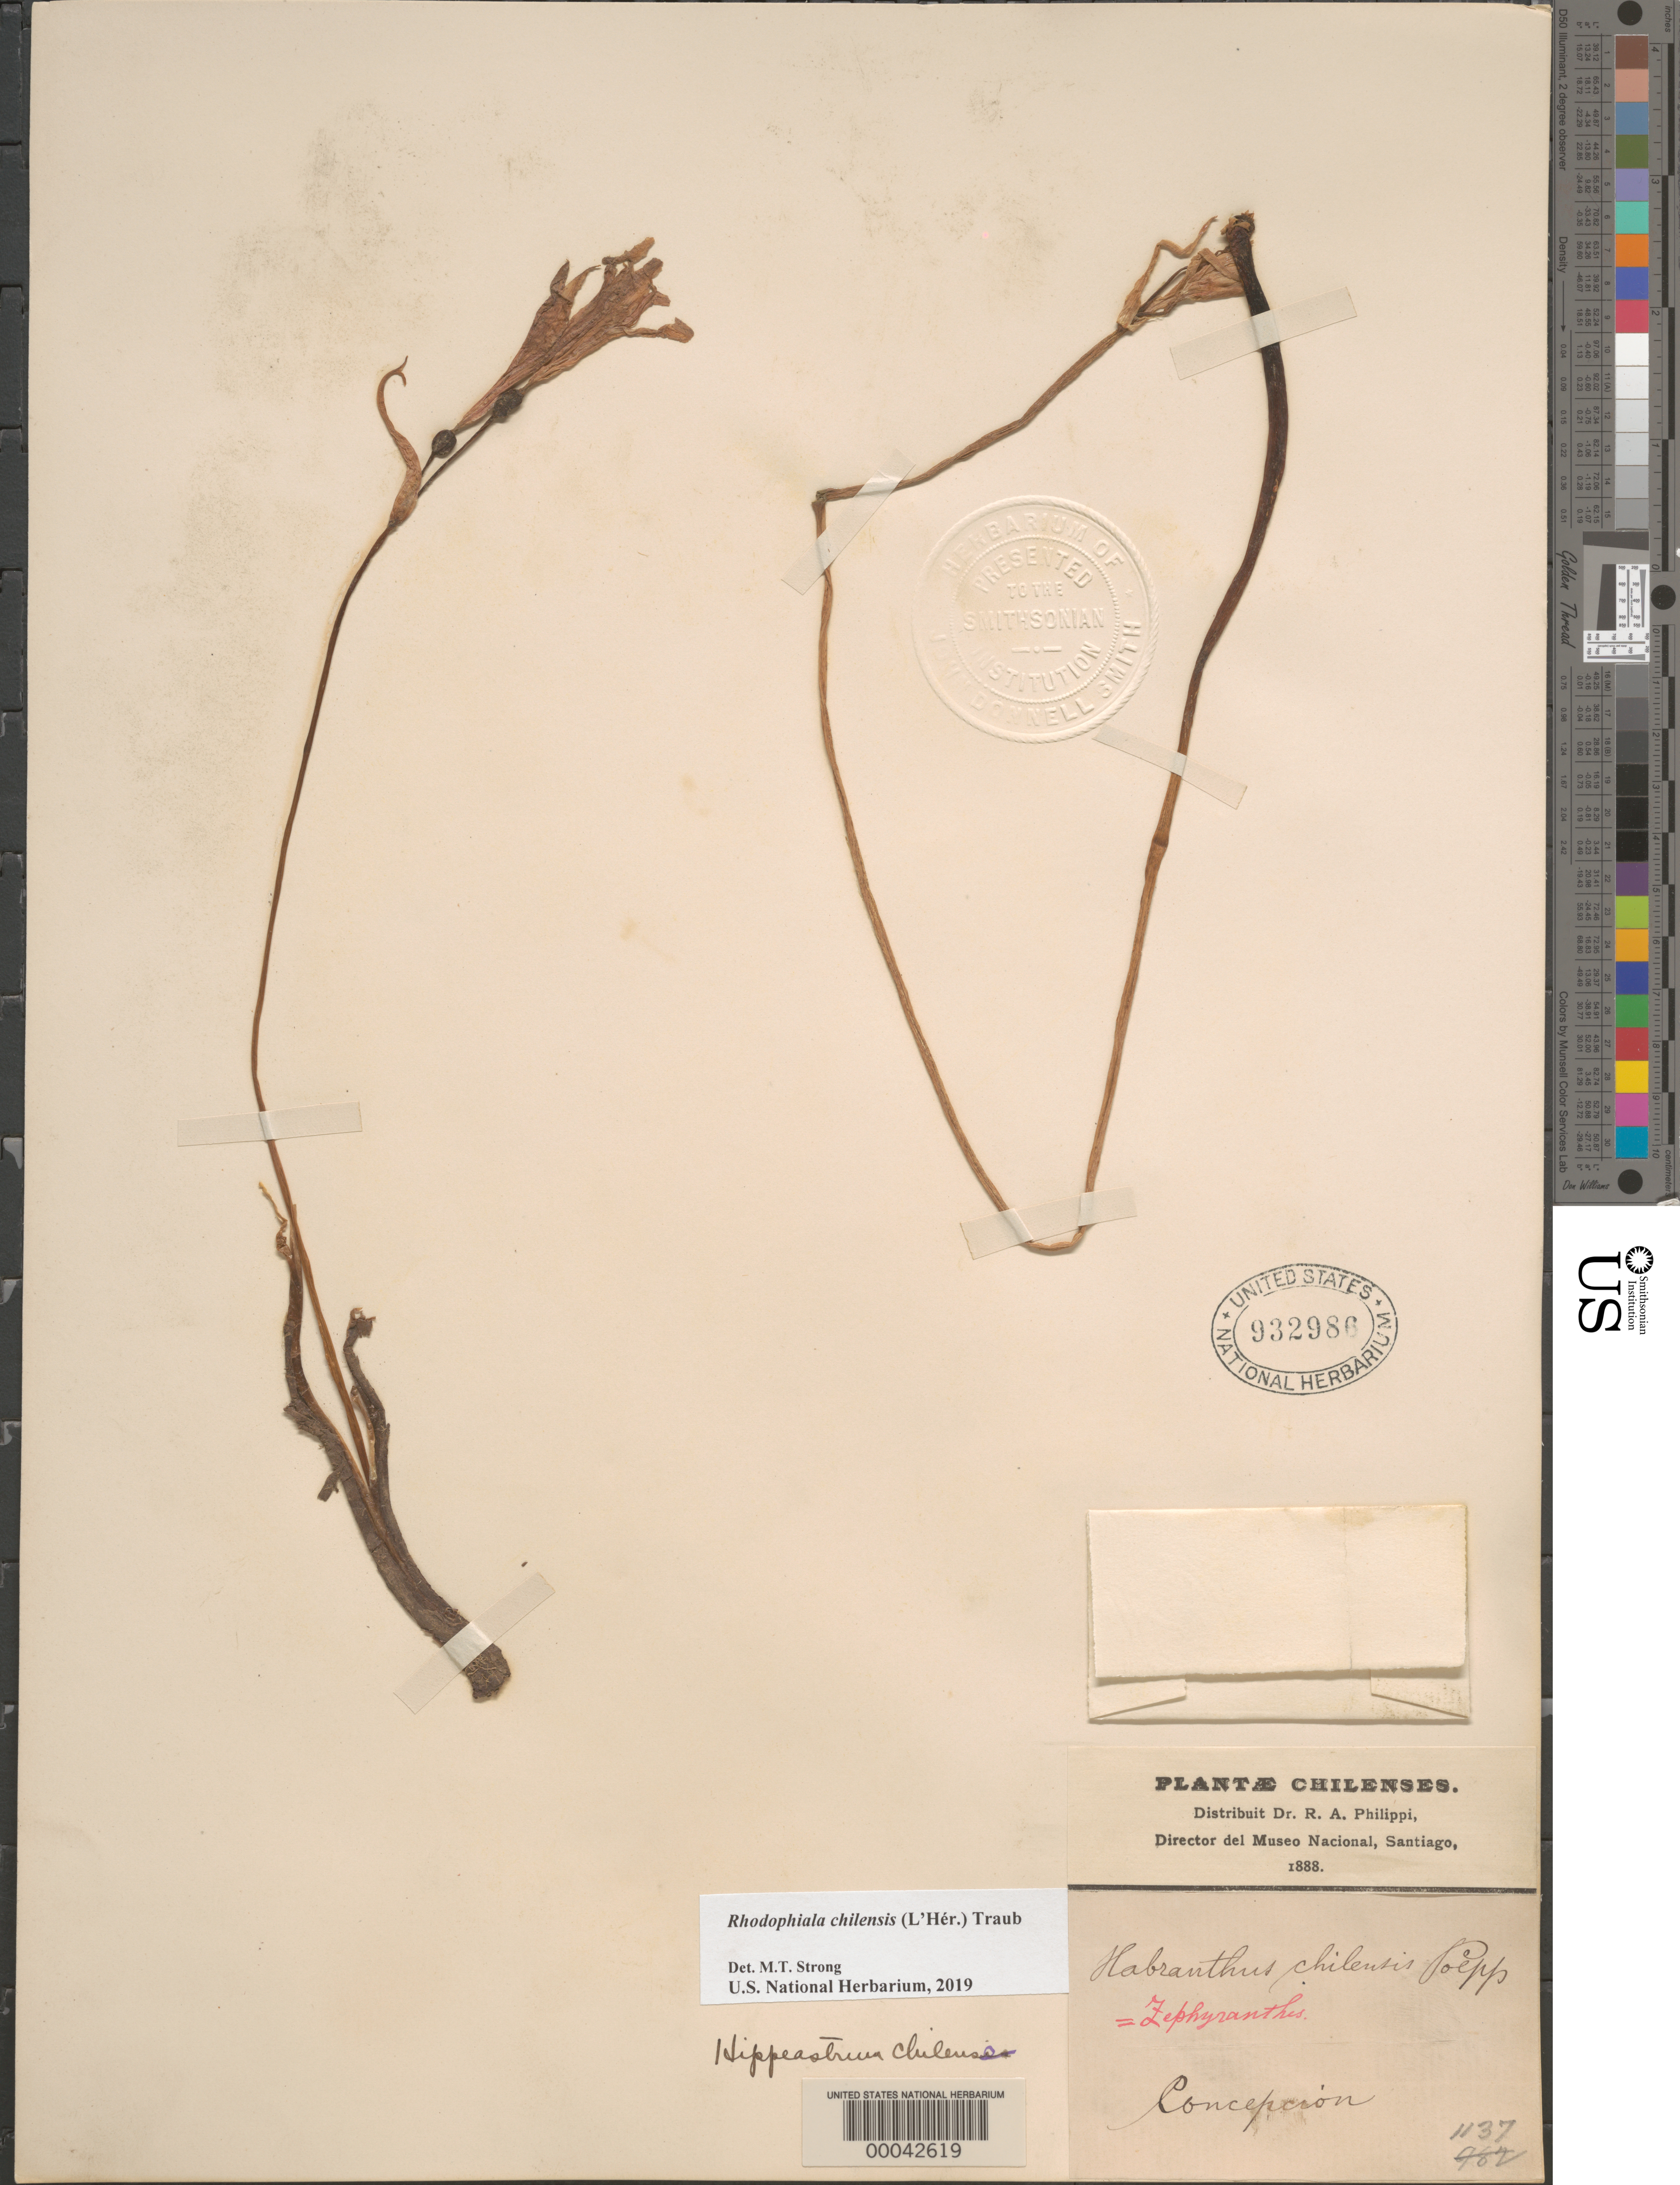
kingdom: Plantae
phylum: Tracheophyta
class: Liliopsida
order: Asparagales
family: Amaryllidaceae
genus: Rhodophiala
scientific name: Rhodophiala chilensis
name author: (L'Hér.) Traub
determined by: Strong, Mark T., (BOT), Smithsonian Institution - National Museum of Natural History (UNITED STATES)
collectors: R. A. Philippi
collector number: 1137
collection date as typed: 1888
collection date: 1888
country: Chile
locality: Concepcion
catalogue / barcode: US 932986